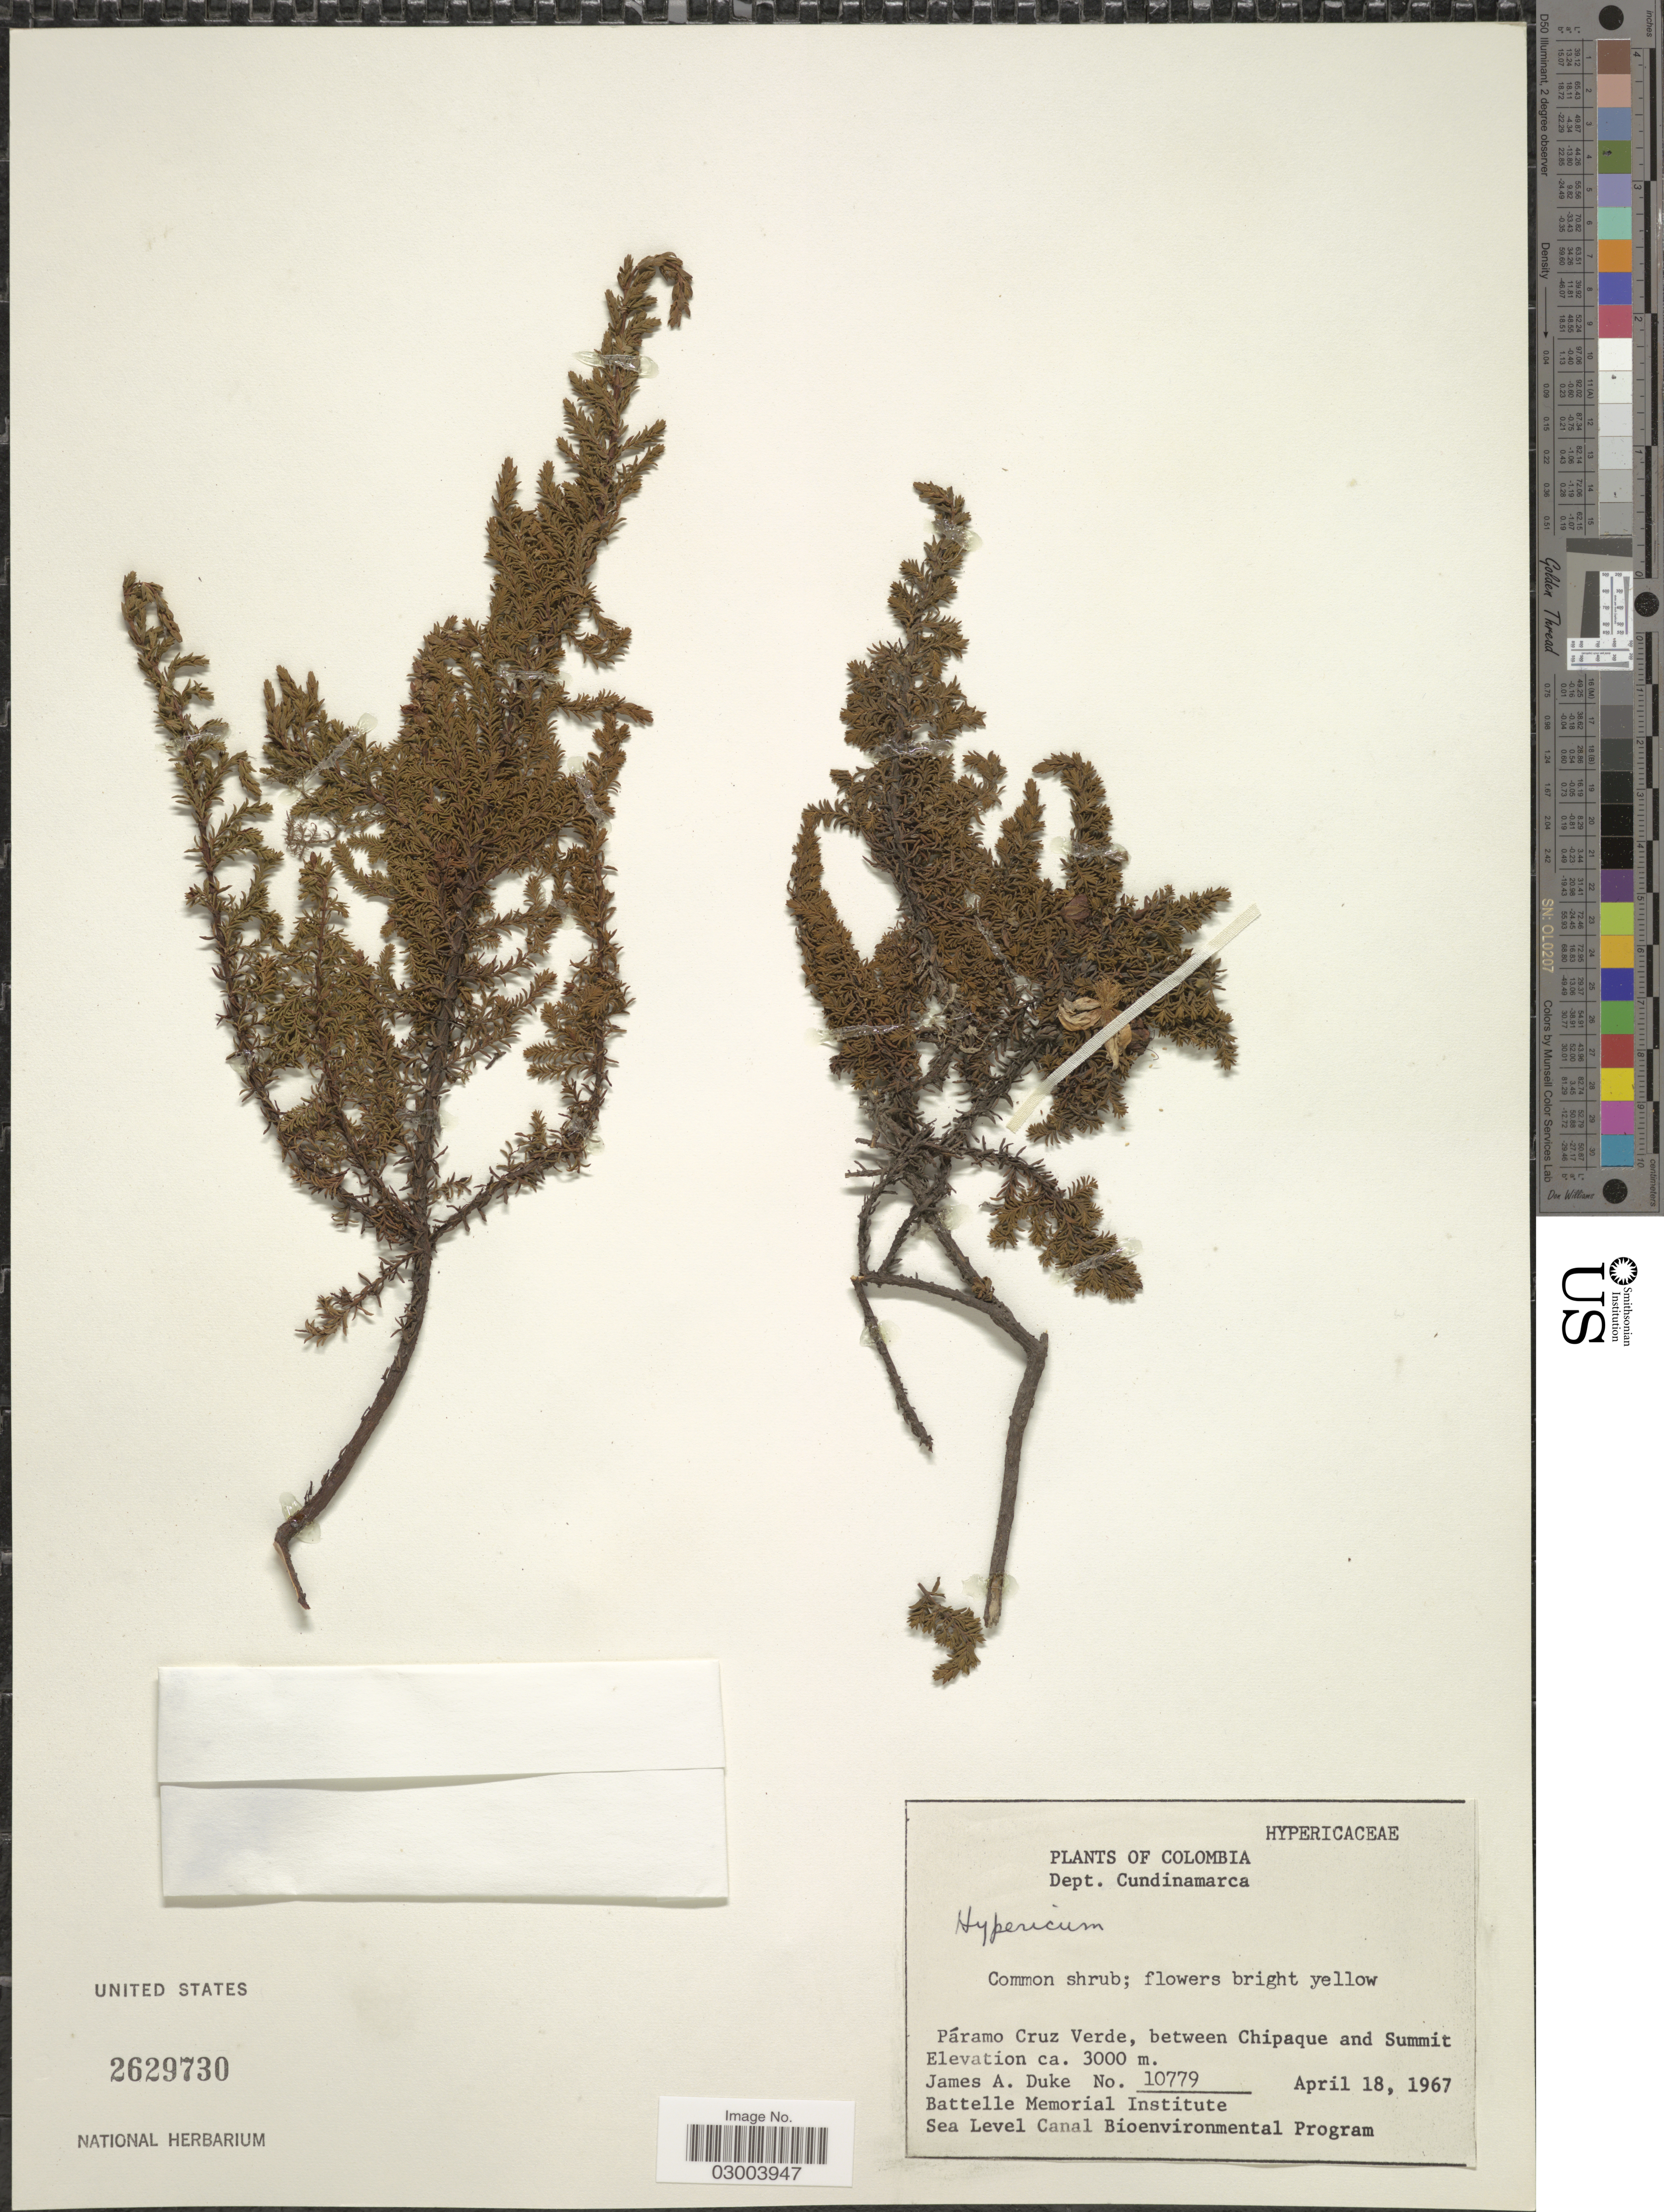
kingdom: Plantae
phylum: Tracheophyta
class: Magnoliopsida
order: Malpighiales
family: Hypericaceae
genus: Hypericum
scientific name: Hypericum laricifolium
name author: Juss.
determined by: Robson, Norman K. B.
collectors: J. A. Duke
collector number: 10779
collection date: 1967-04-18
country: Colombia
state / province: Cundinamarca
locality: Dept. Cundinamarca, Páramo Cruz Verde, between Chipaque and Summit.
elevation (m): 3000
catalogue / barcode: US 2629730